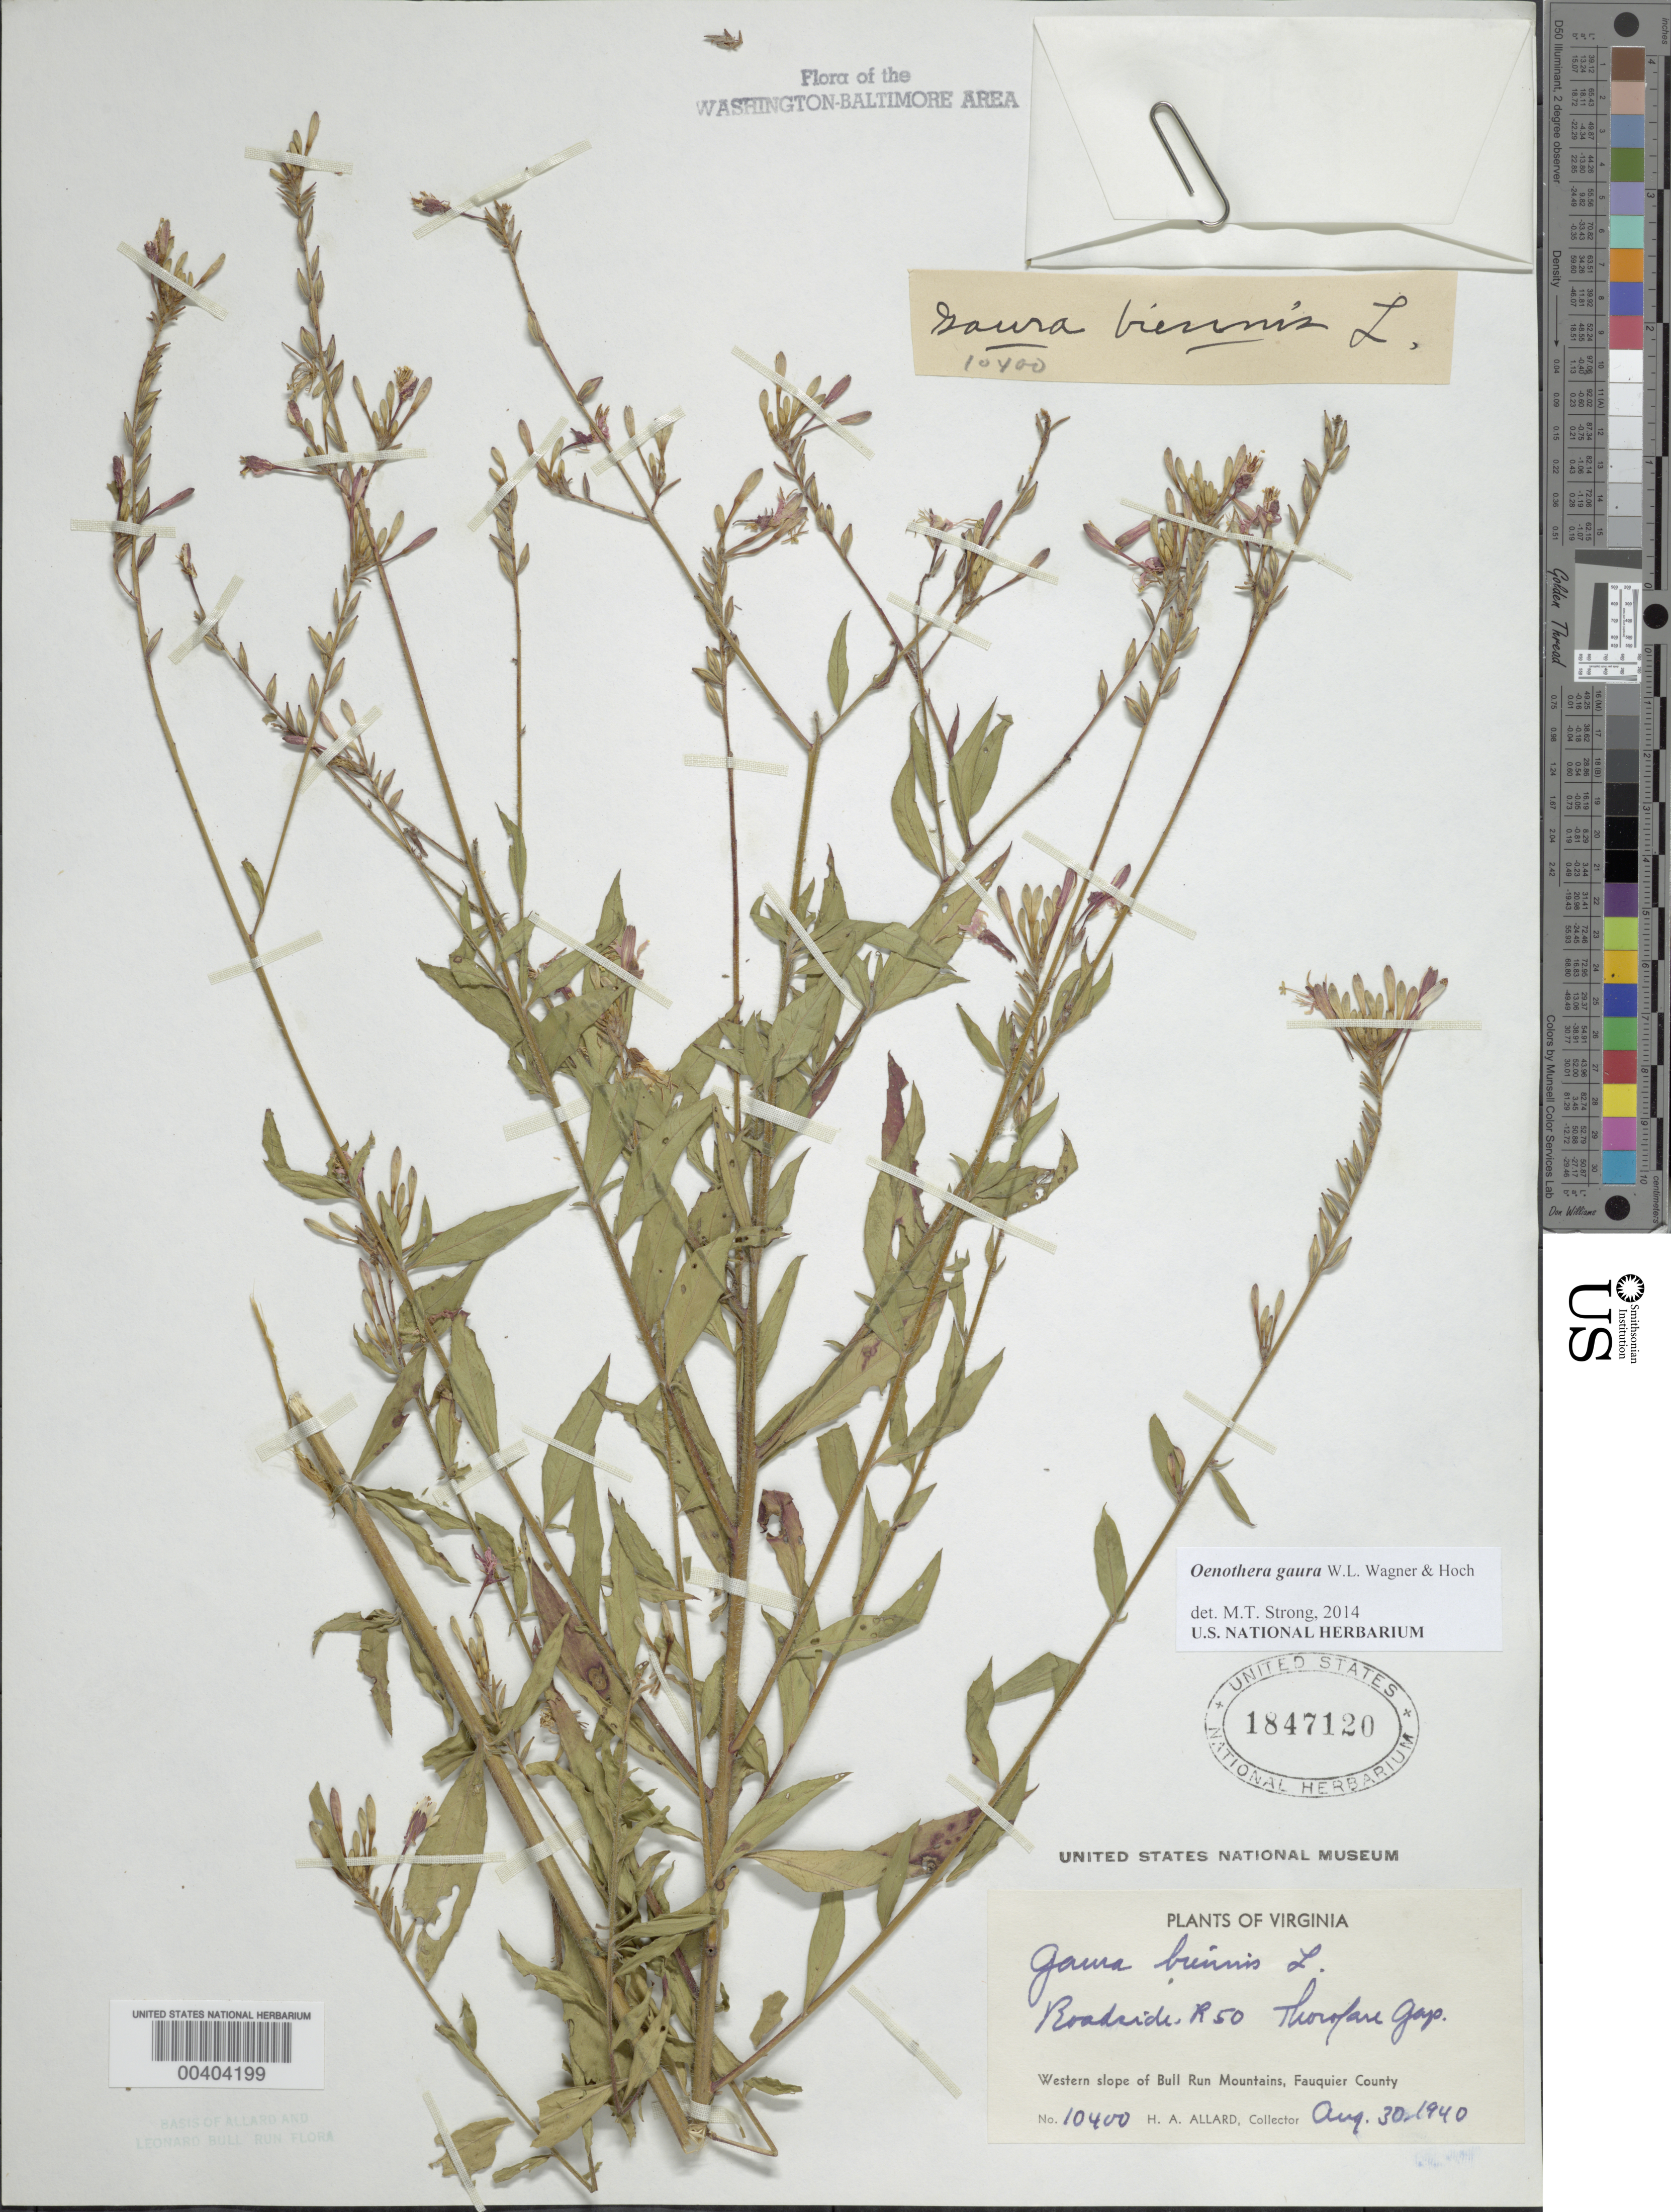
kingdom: Plantae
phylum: Tracheophyta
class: Magnoliopsida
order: Myrtales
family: Onagraceae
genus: Oenothera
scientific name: Oenothera gaura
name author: W.L. Wagner & Hoch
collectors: H. A. Allard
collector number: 10400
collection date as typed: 30 Aug 1940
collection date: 1940-08-30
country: United States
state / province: Virginia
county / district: Fauquier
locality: R. 50, Thorofare Gap, western slope of Bull Run Mountains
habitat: Roadside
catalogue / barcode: US 1847120